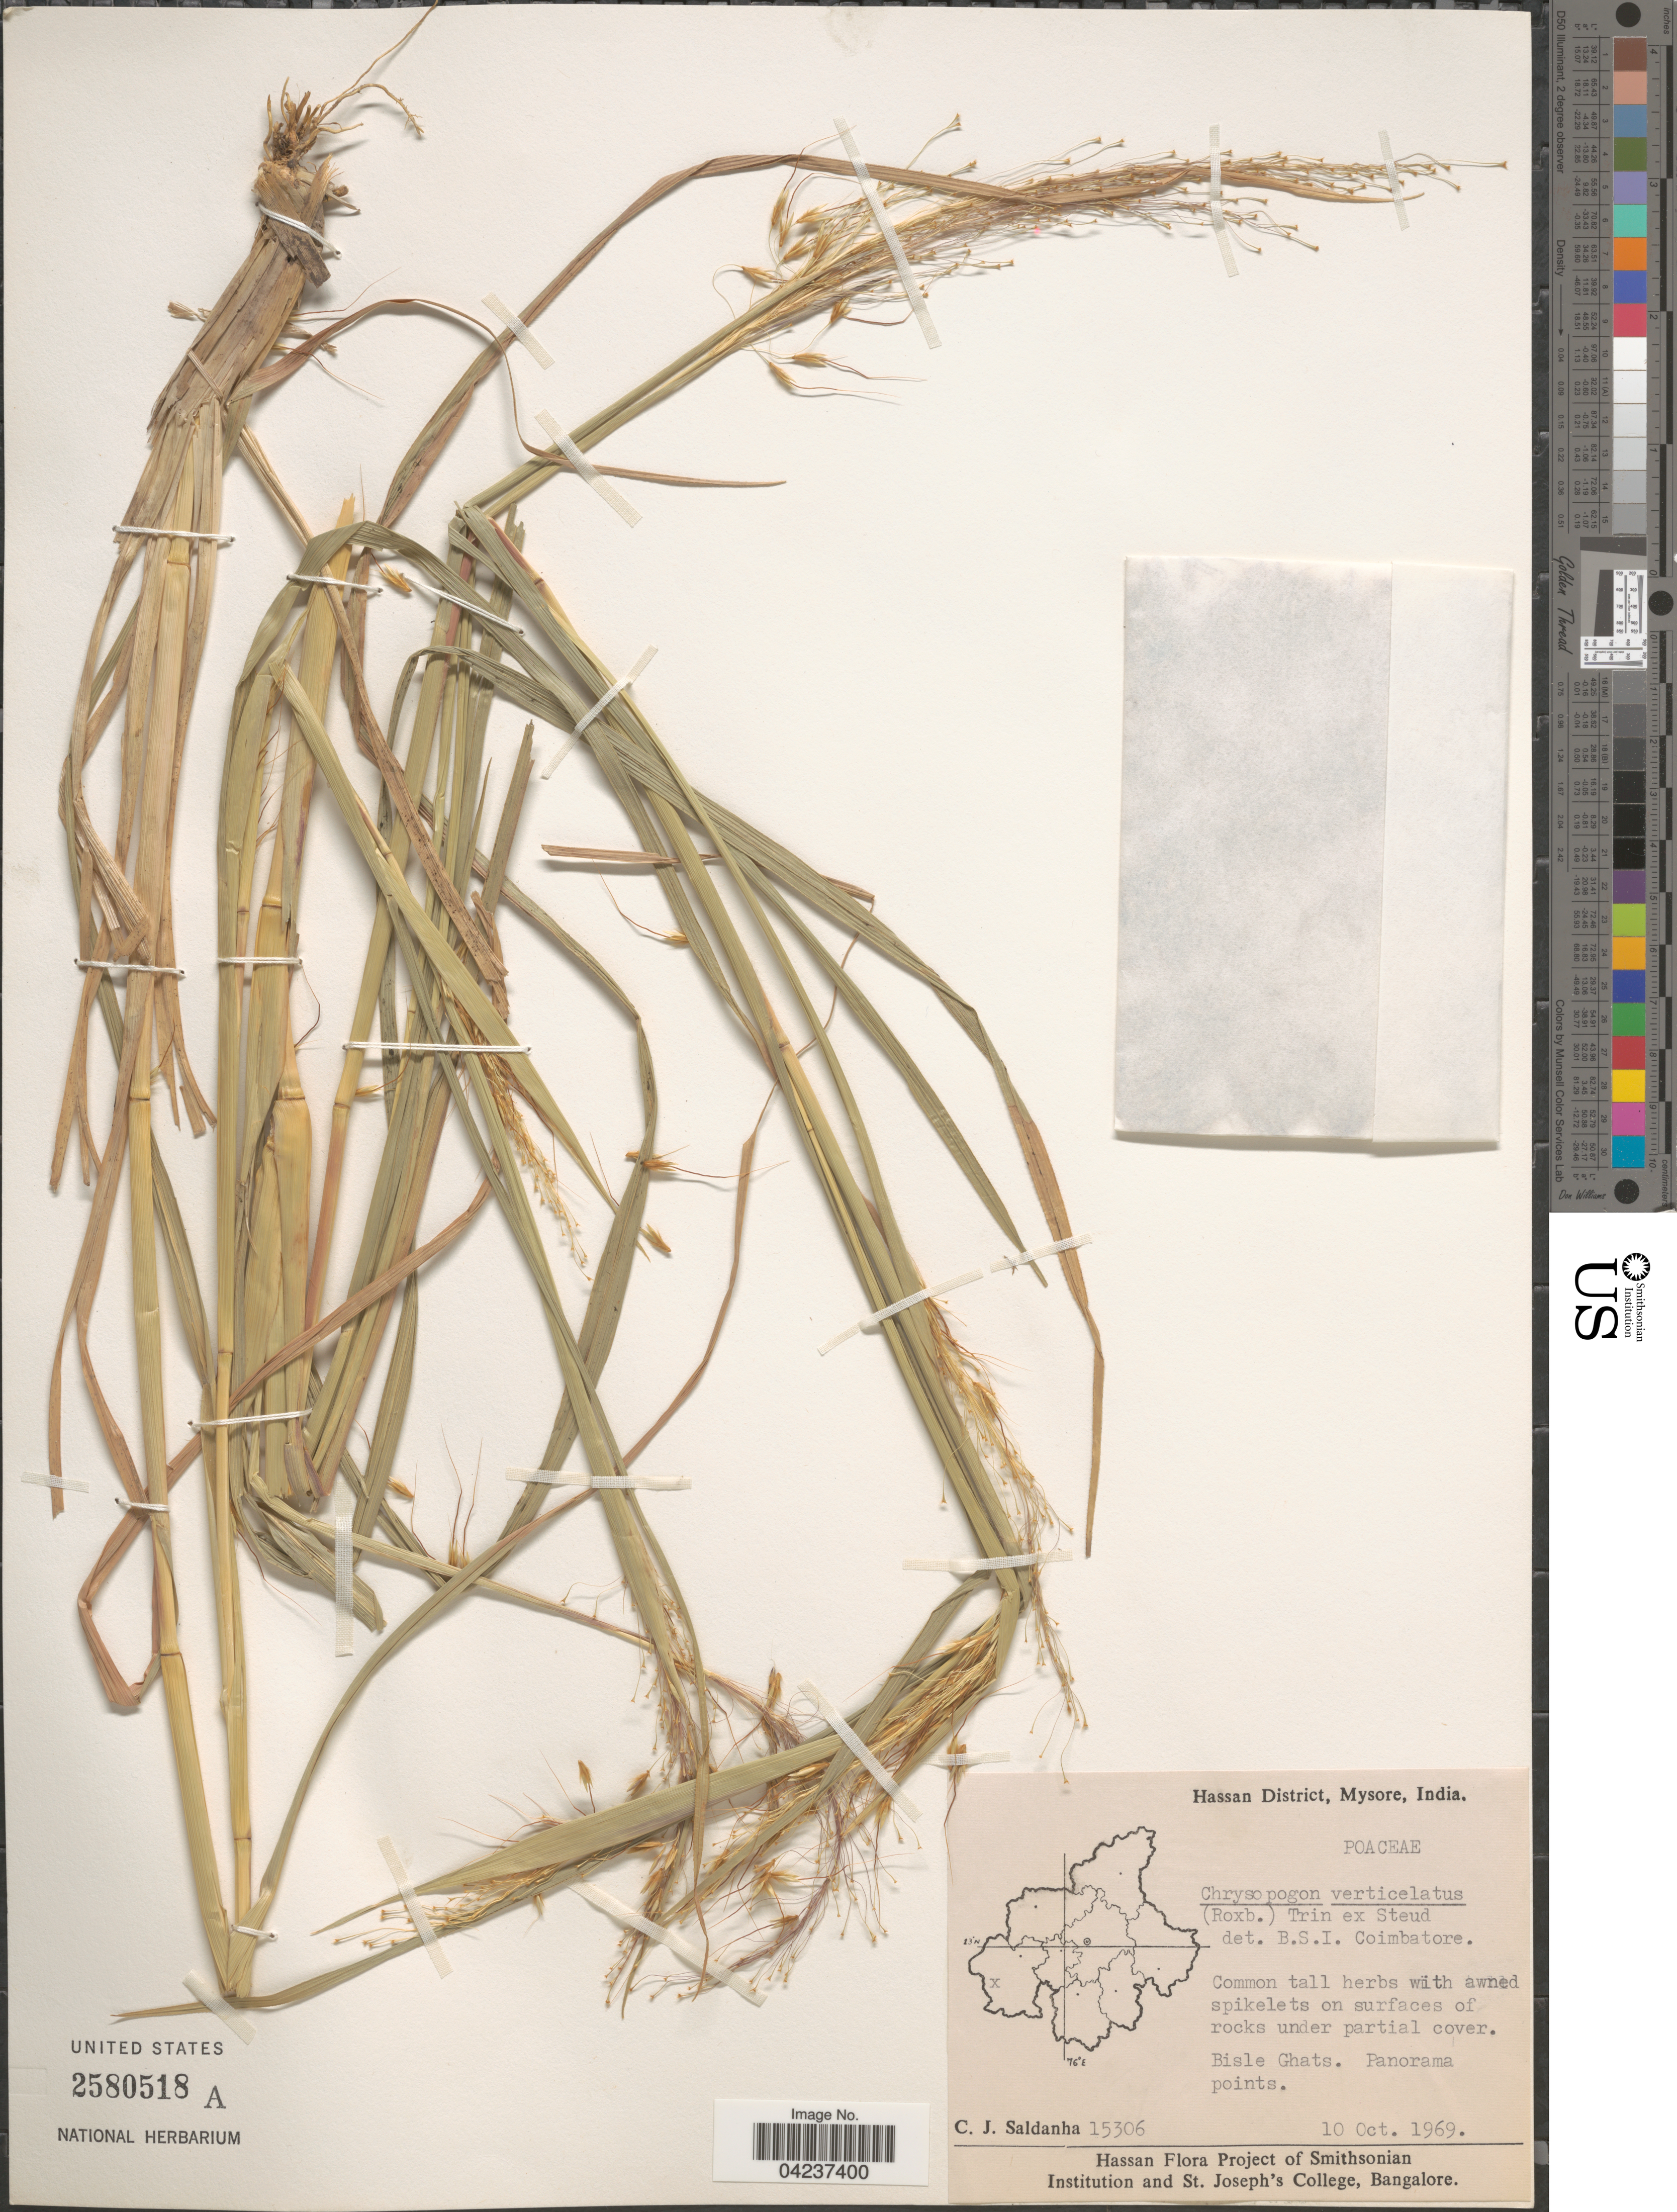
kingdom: Plantae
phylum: Tracheophyta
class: Liliopsida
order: Poales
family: Poaceae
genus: Chrysopogon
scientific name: Chrysopogon verticillatus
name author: (Roxb.) Trin. ex Steud.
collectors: C. Saldanha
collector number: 15306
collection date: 1969-10-10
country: India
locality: Hassan District, Mysore. Bisle Ghats. Panorama points.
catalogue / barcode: US 2580518A